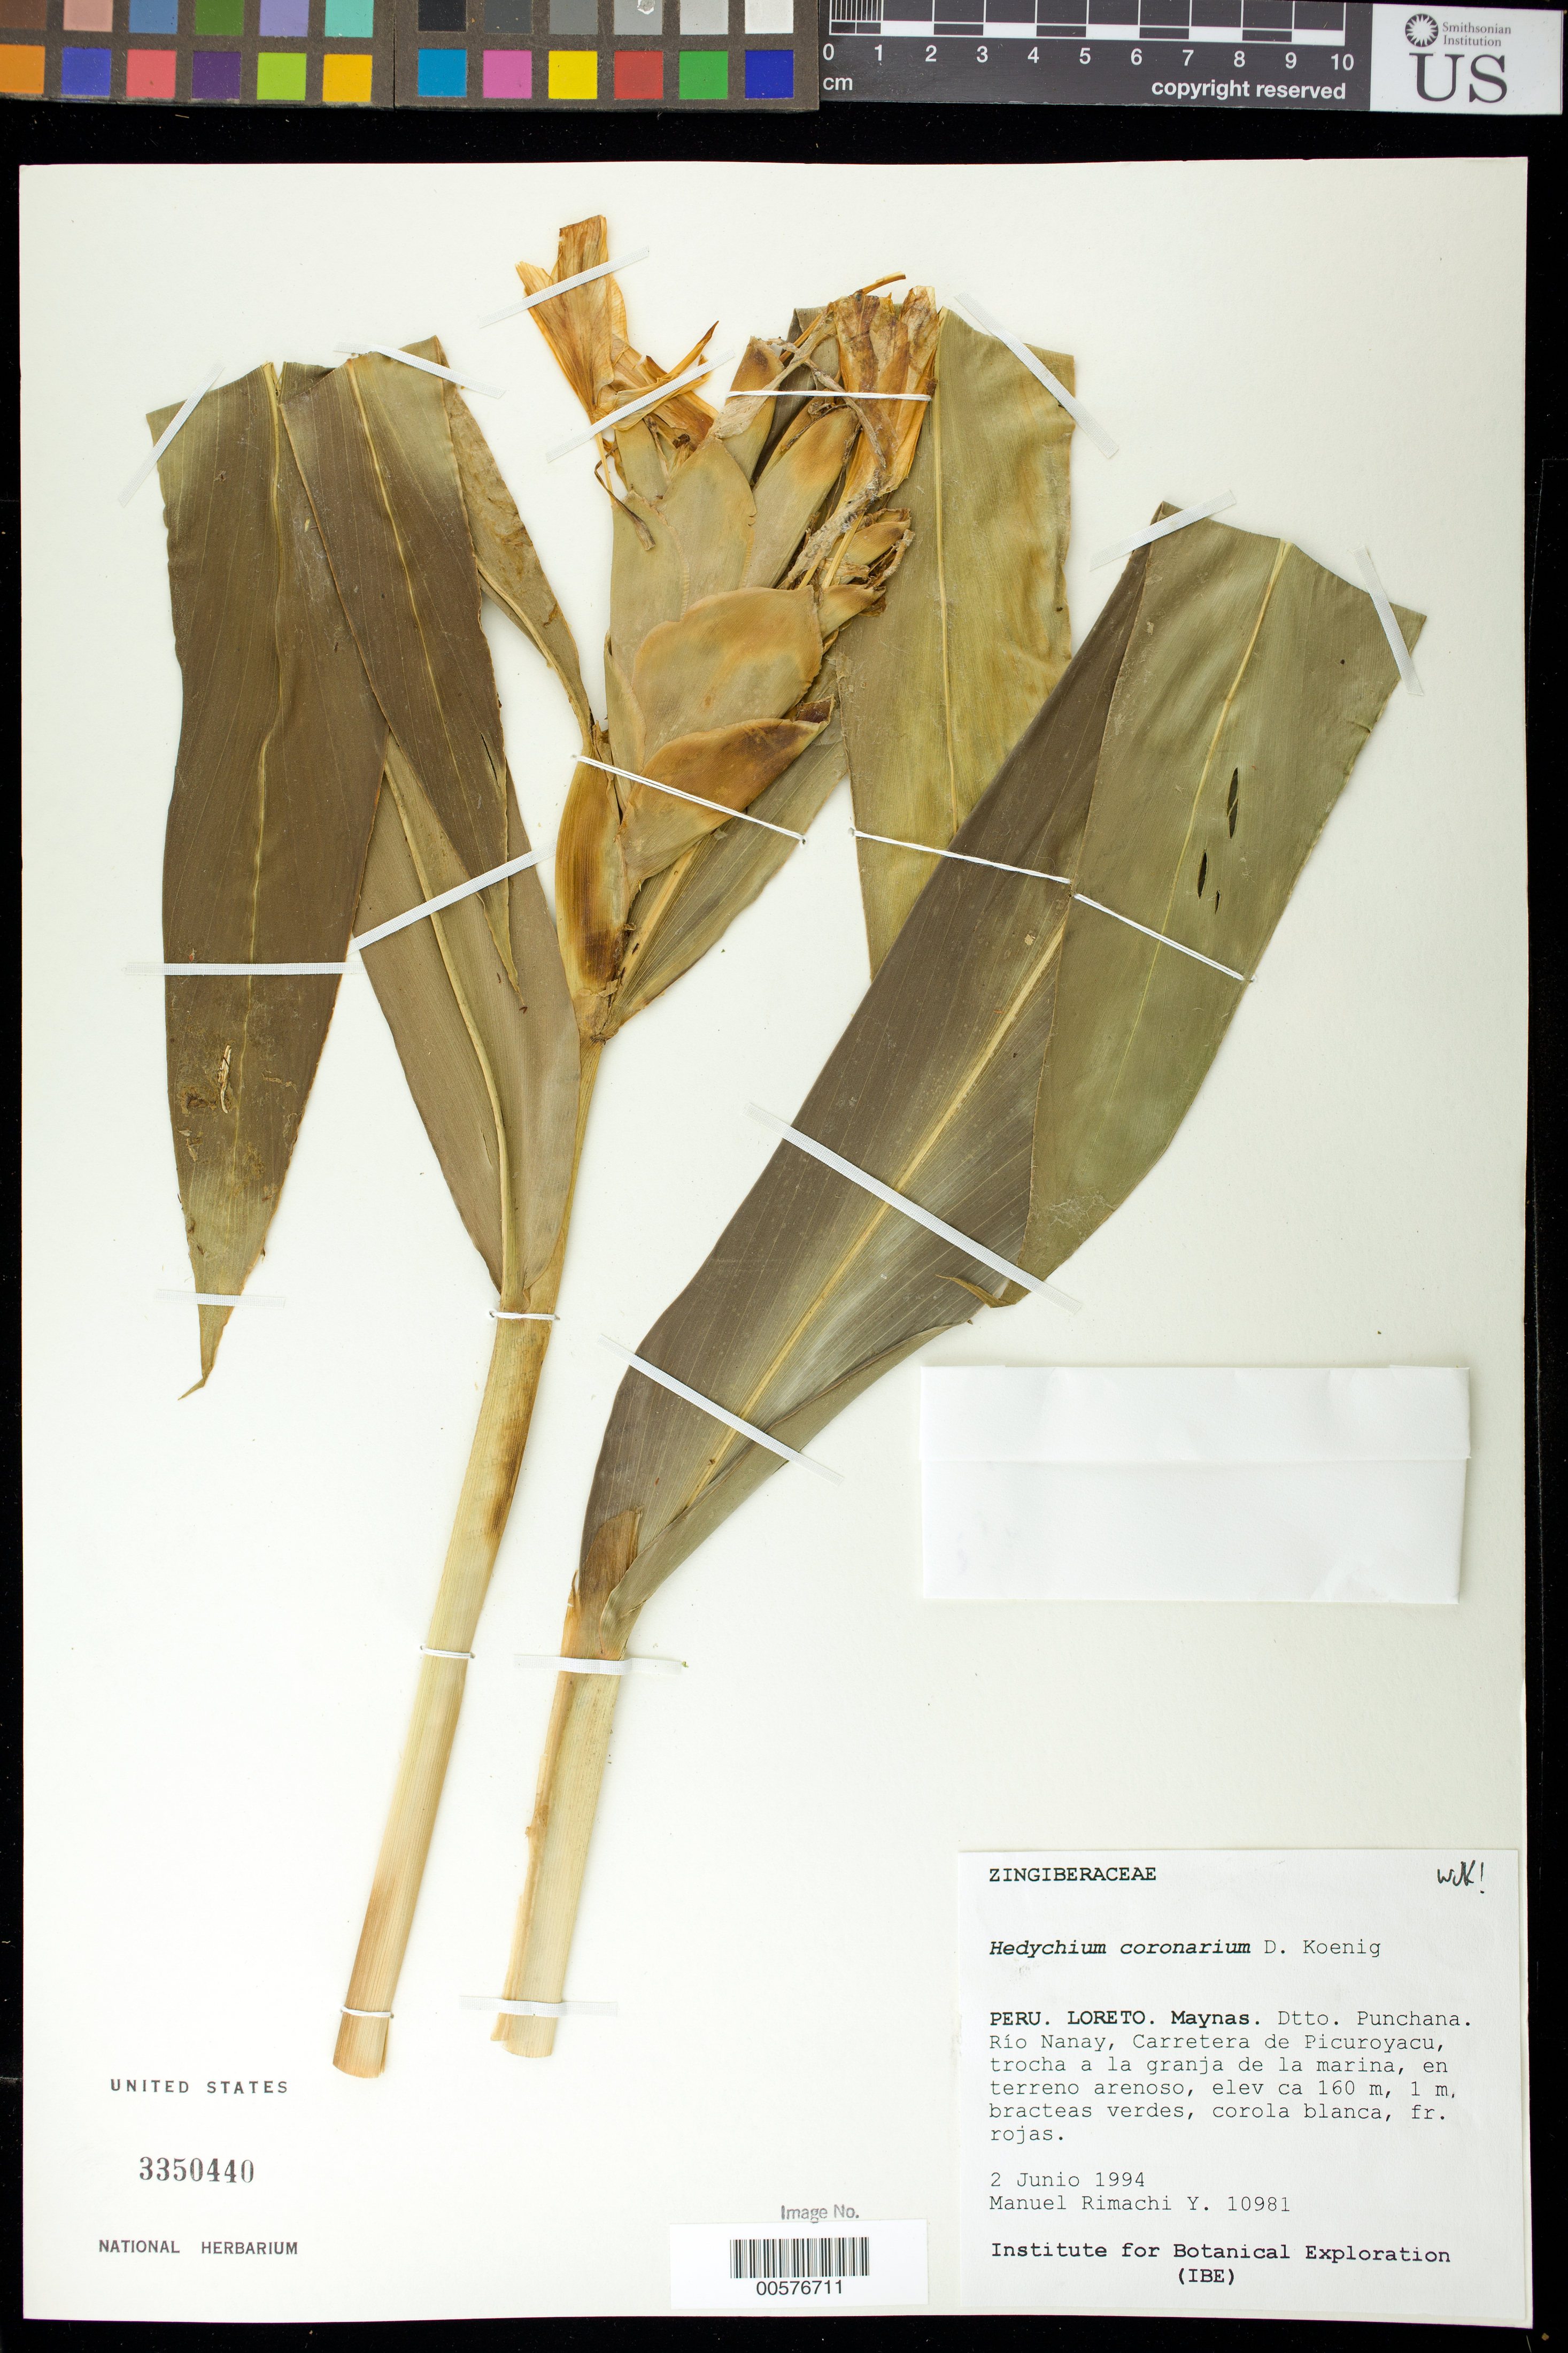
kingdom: Plantae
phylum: Tracheophyta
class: Liliopsida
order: Zingiberales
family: Zingiberaceae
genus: Hedychium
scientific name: Hedychium coronarium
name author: J. Koenig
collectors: M. Rimachi Y.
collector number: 10981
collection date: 1994-06-02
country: Peru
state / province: Loreto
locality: Maynas, Dtto. Punchana, Rio Nanay, Carretera de Picuroyacu, trocha a la granja de la marina, en terreno arenoso.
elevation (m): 160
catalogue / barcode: US 3350440